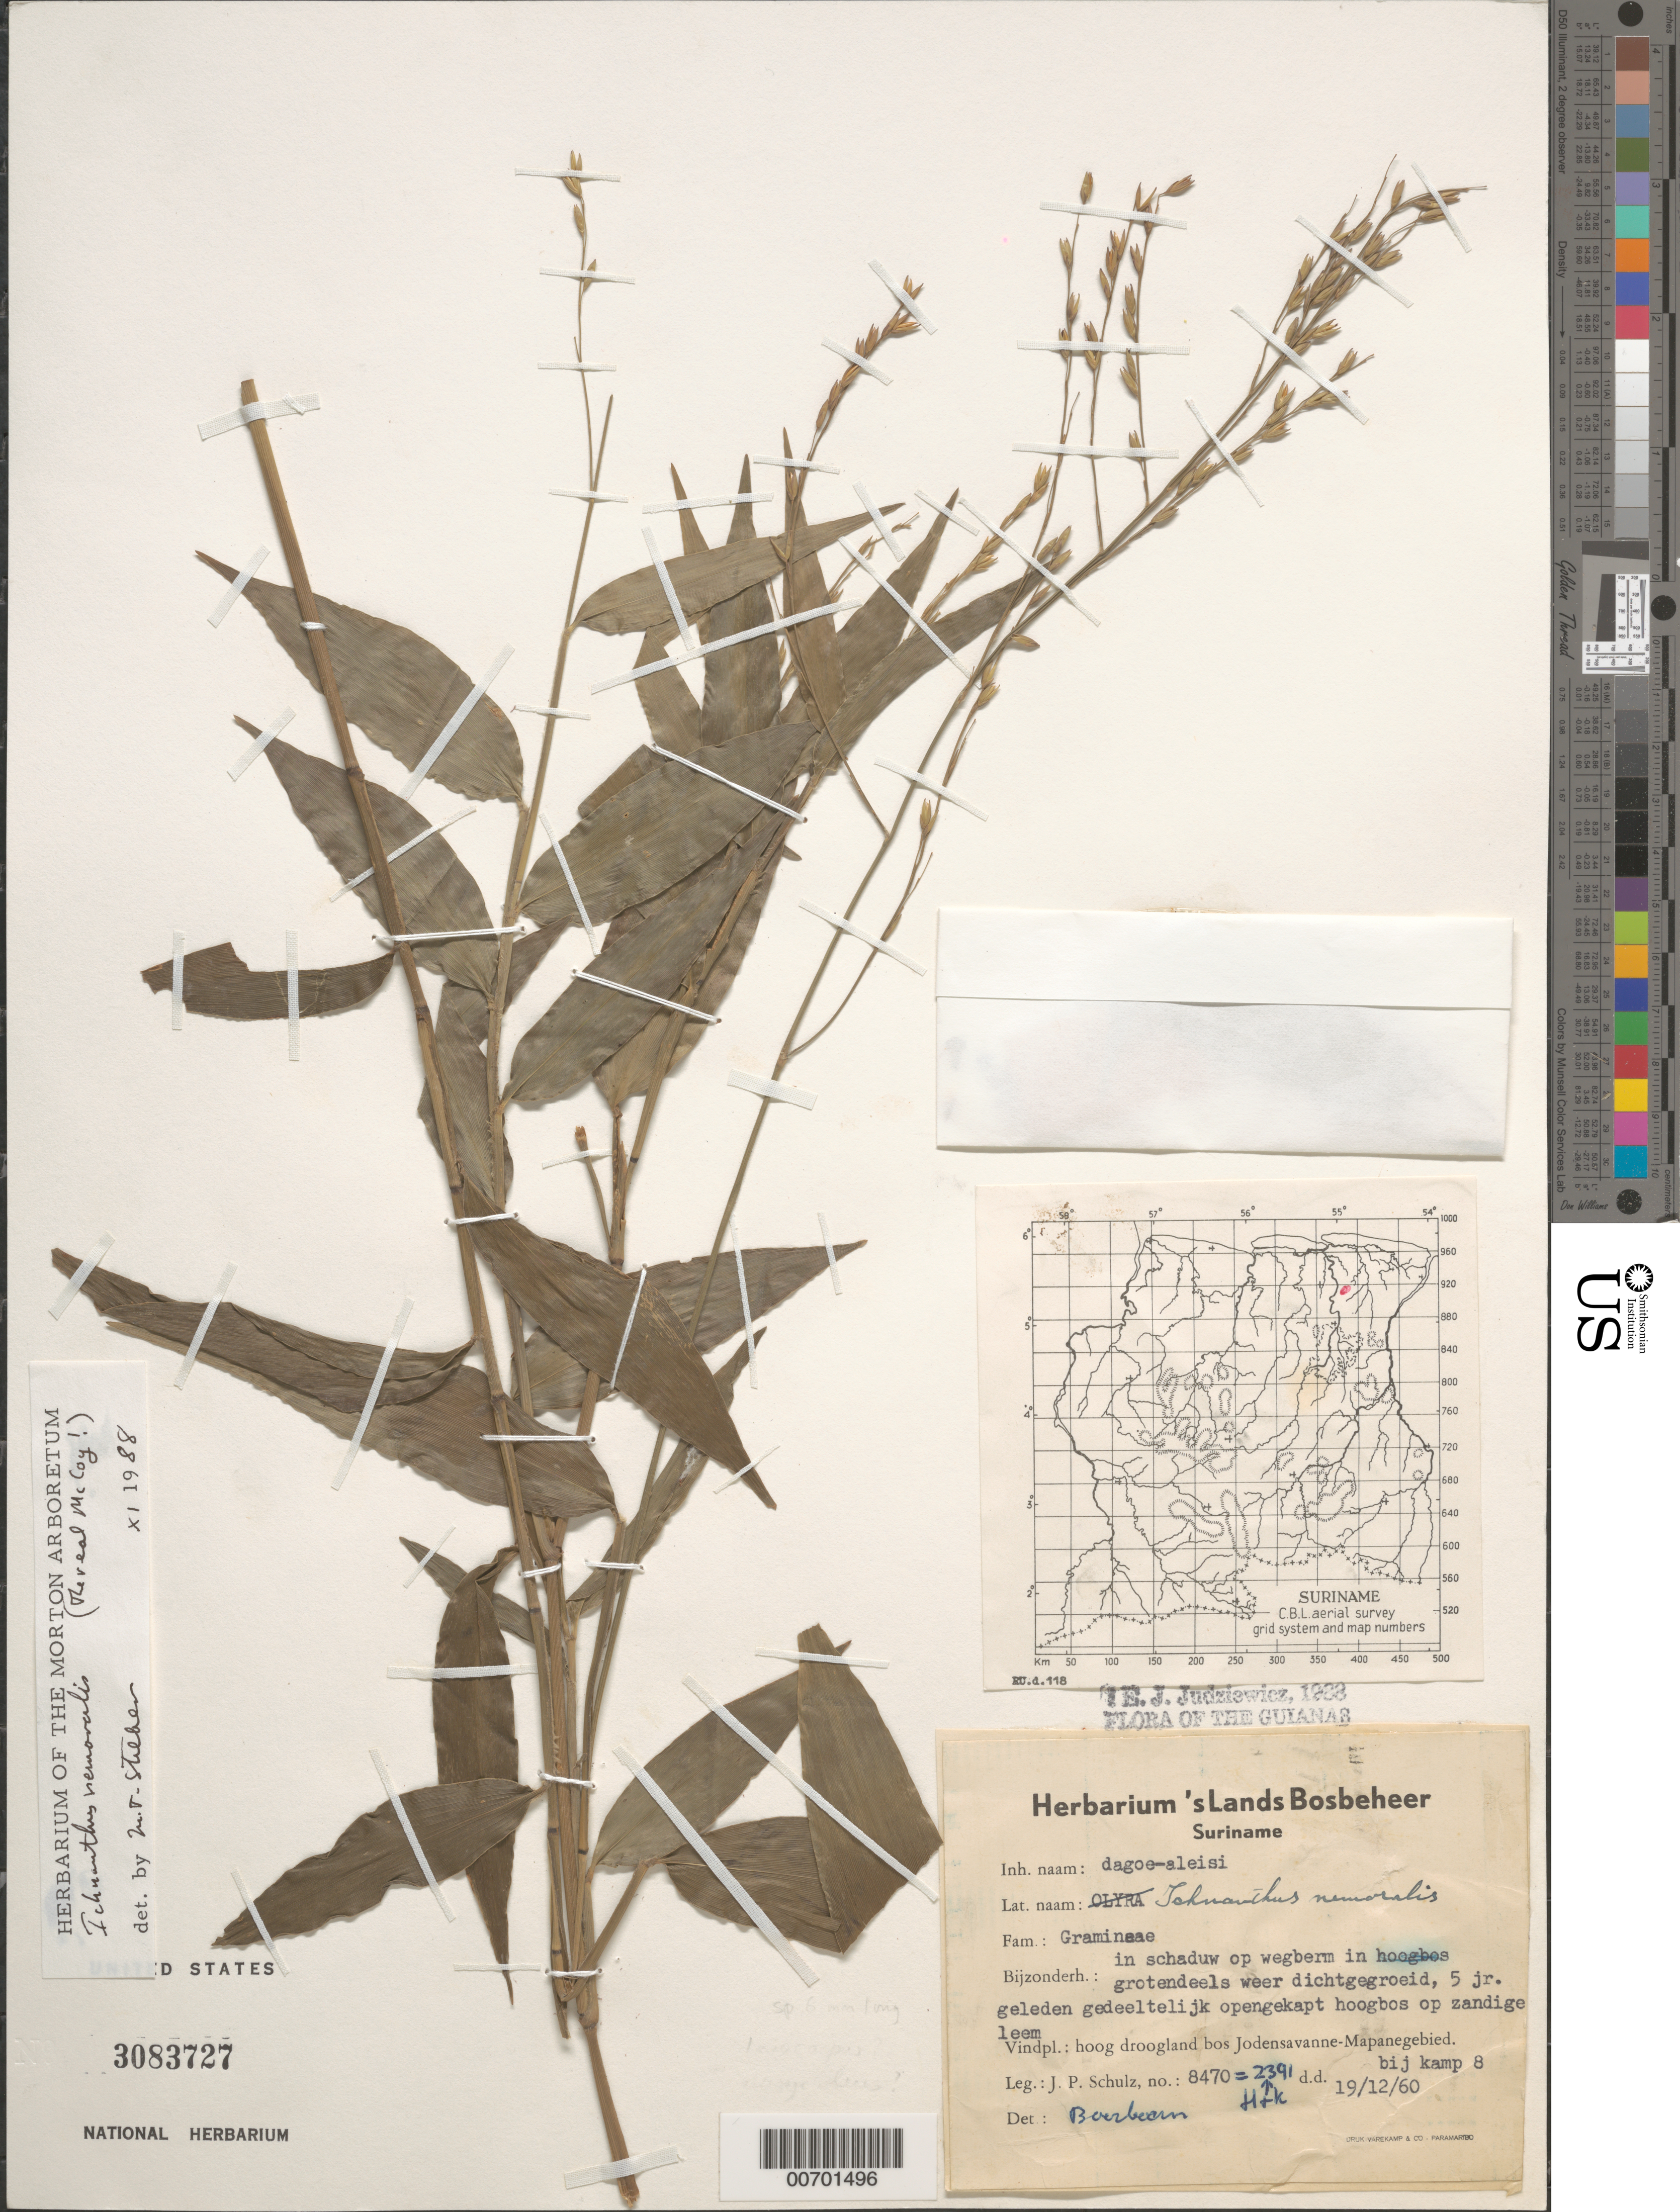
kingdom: Plantae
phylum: Tracheophyta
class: Liliopsida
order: Poales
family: Poaceae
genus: Ichnanthus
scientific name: Ichnanthus nemoralis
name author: (Schrad.) Hitchc. & Chase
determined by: Stieber, M. T.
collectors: J. P. Schulz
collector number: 8470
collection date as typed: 19-Dec-60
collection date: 1960-12-19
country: Suriname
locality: Jodensavanne-Mapane kreek area (SURINAMEe River)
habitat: Hoog droogland bos. In schaduw op wegberm in hoogbos grotendeels weer dichtgegroeid, 5 jr. geleden gedeeltelijk opengekapt hoogbos op zandige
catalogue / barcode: US 3083727